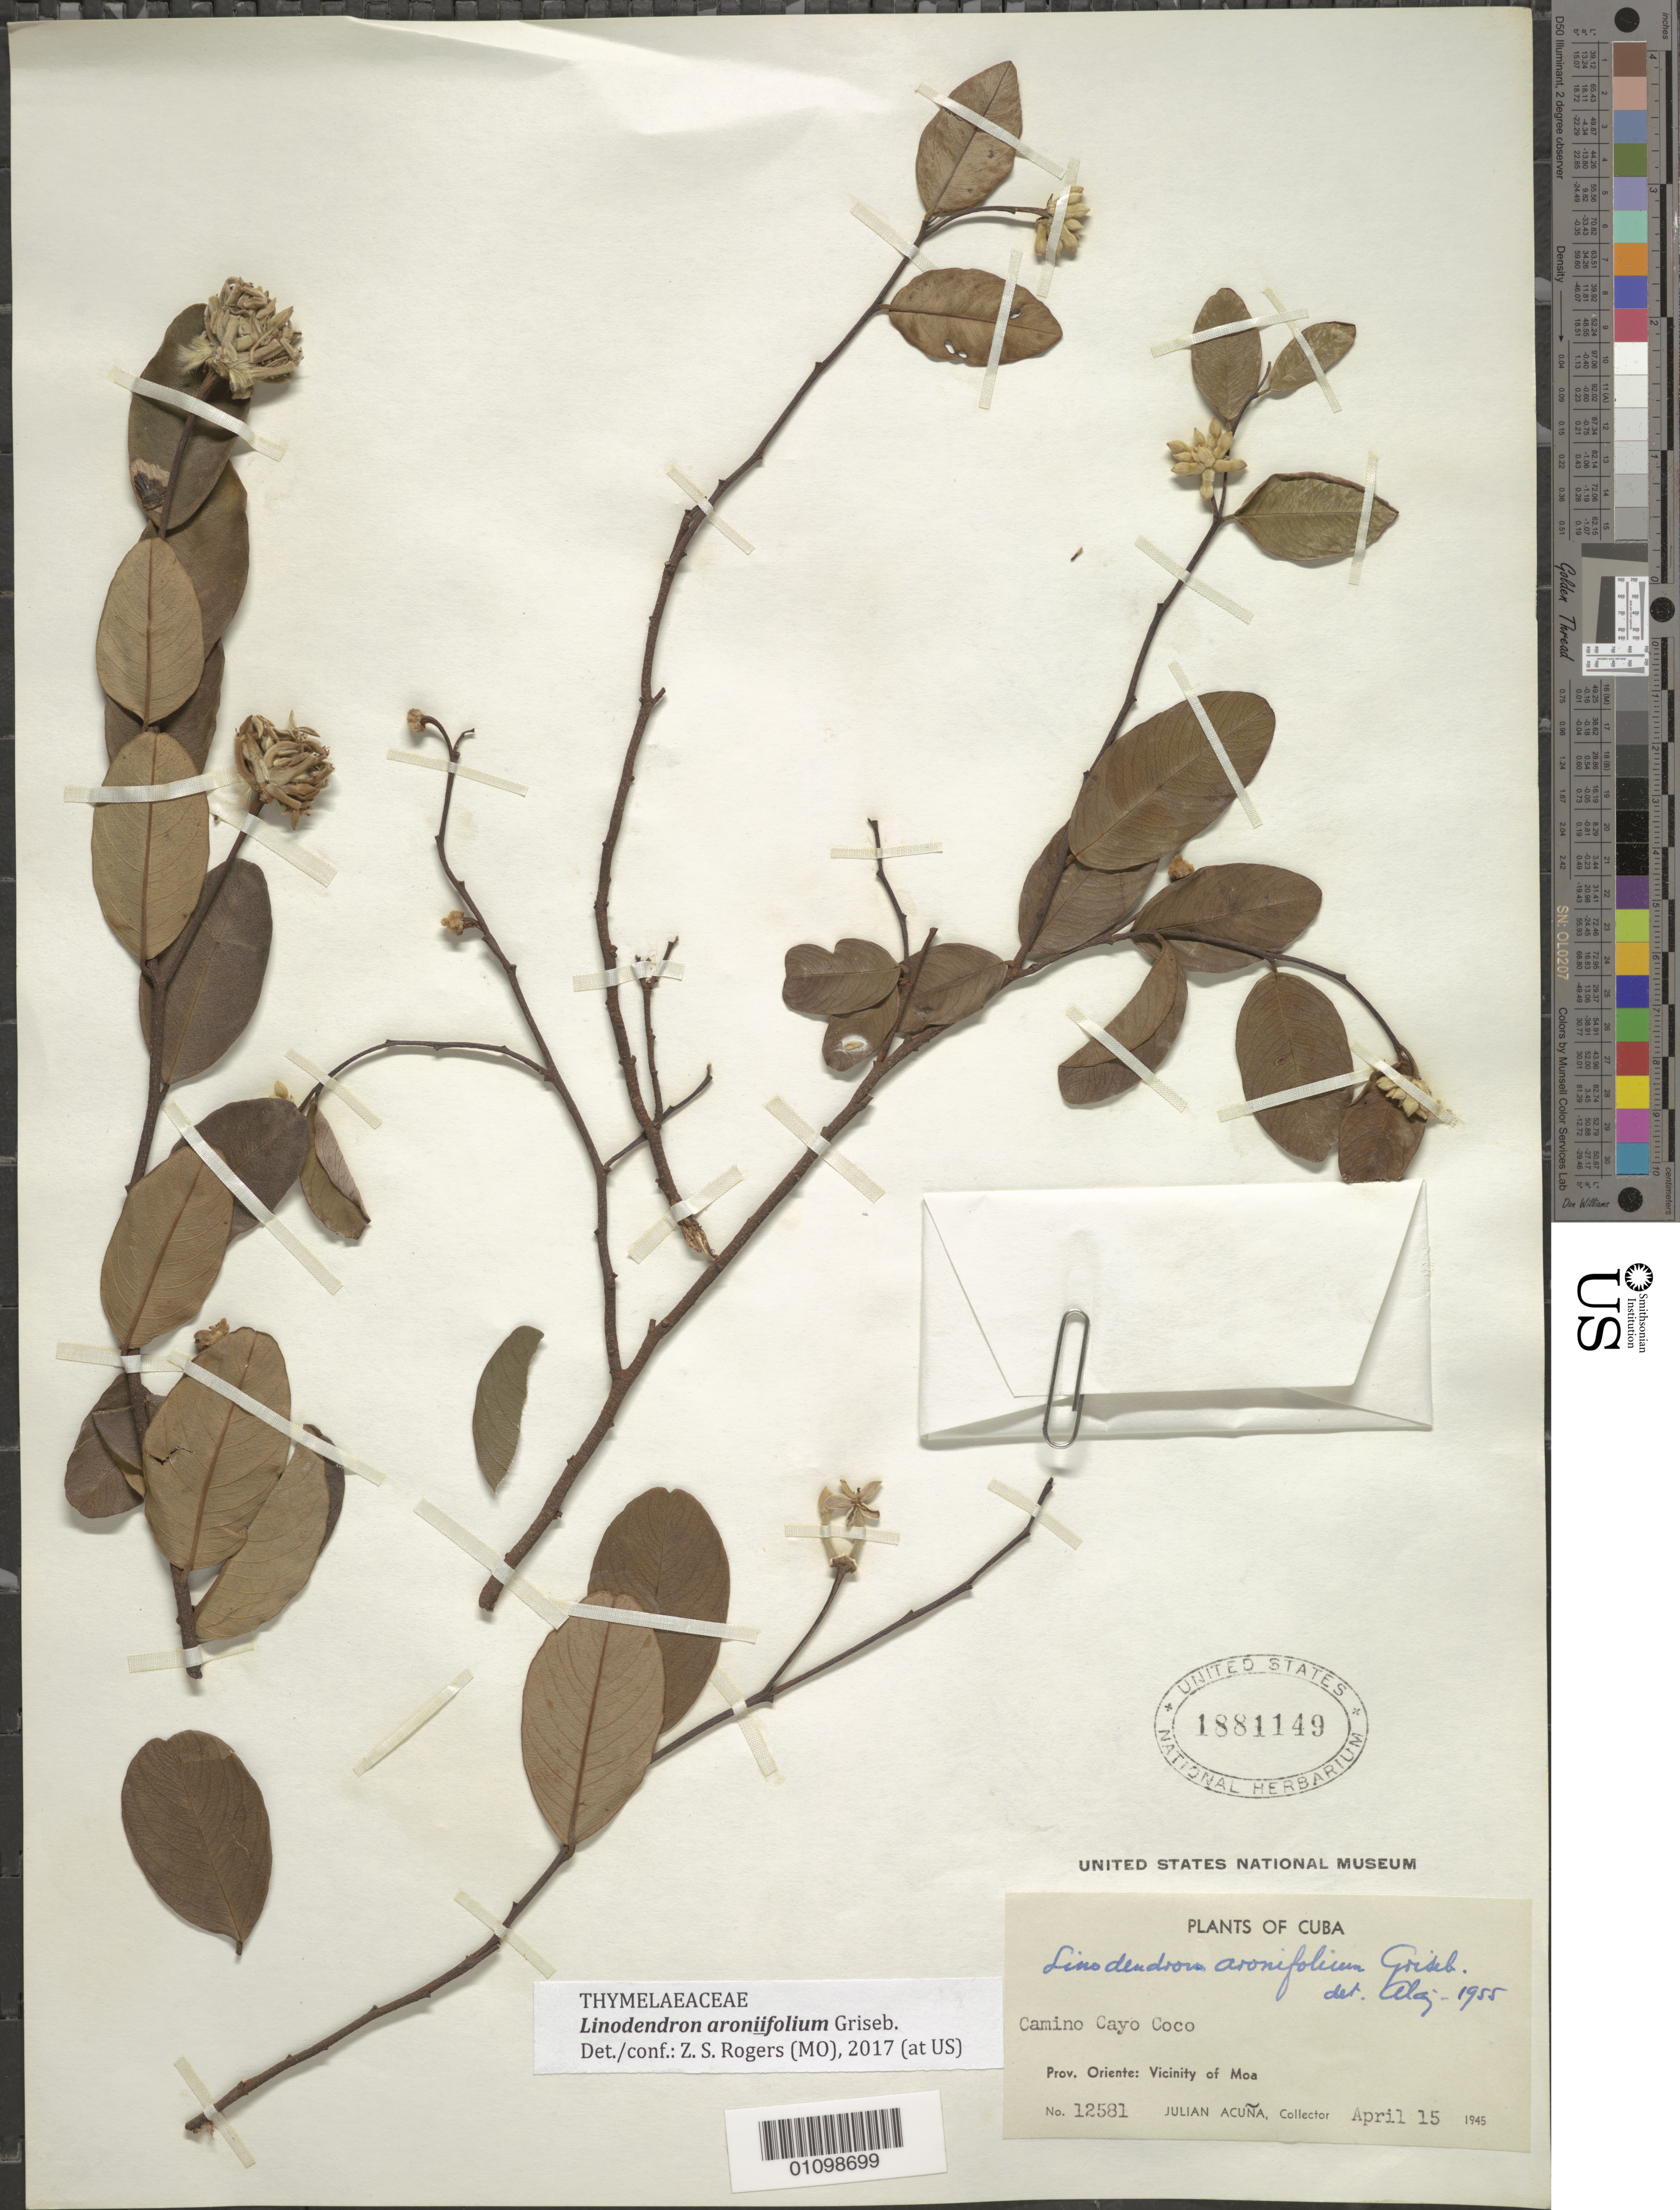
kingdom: Plantae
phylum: Tracheophyta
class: Magnoliopsida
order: Malvales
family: Thymelaeaceae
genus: Linodendron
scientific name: Linodendron aroniifolium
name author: Griseb.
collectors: J. Acuña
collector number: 12581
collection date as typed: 15 Apr 1945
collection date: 1945-04-15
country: Cuba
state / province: Holguin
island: Cuba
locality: Camino Cayo Coco Vicinity of Moa [Oriente]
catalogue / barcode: US 1881149